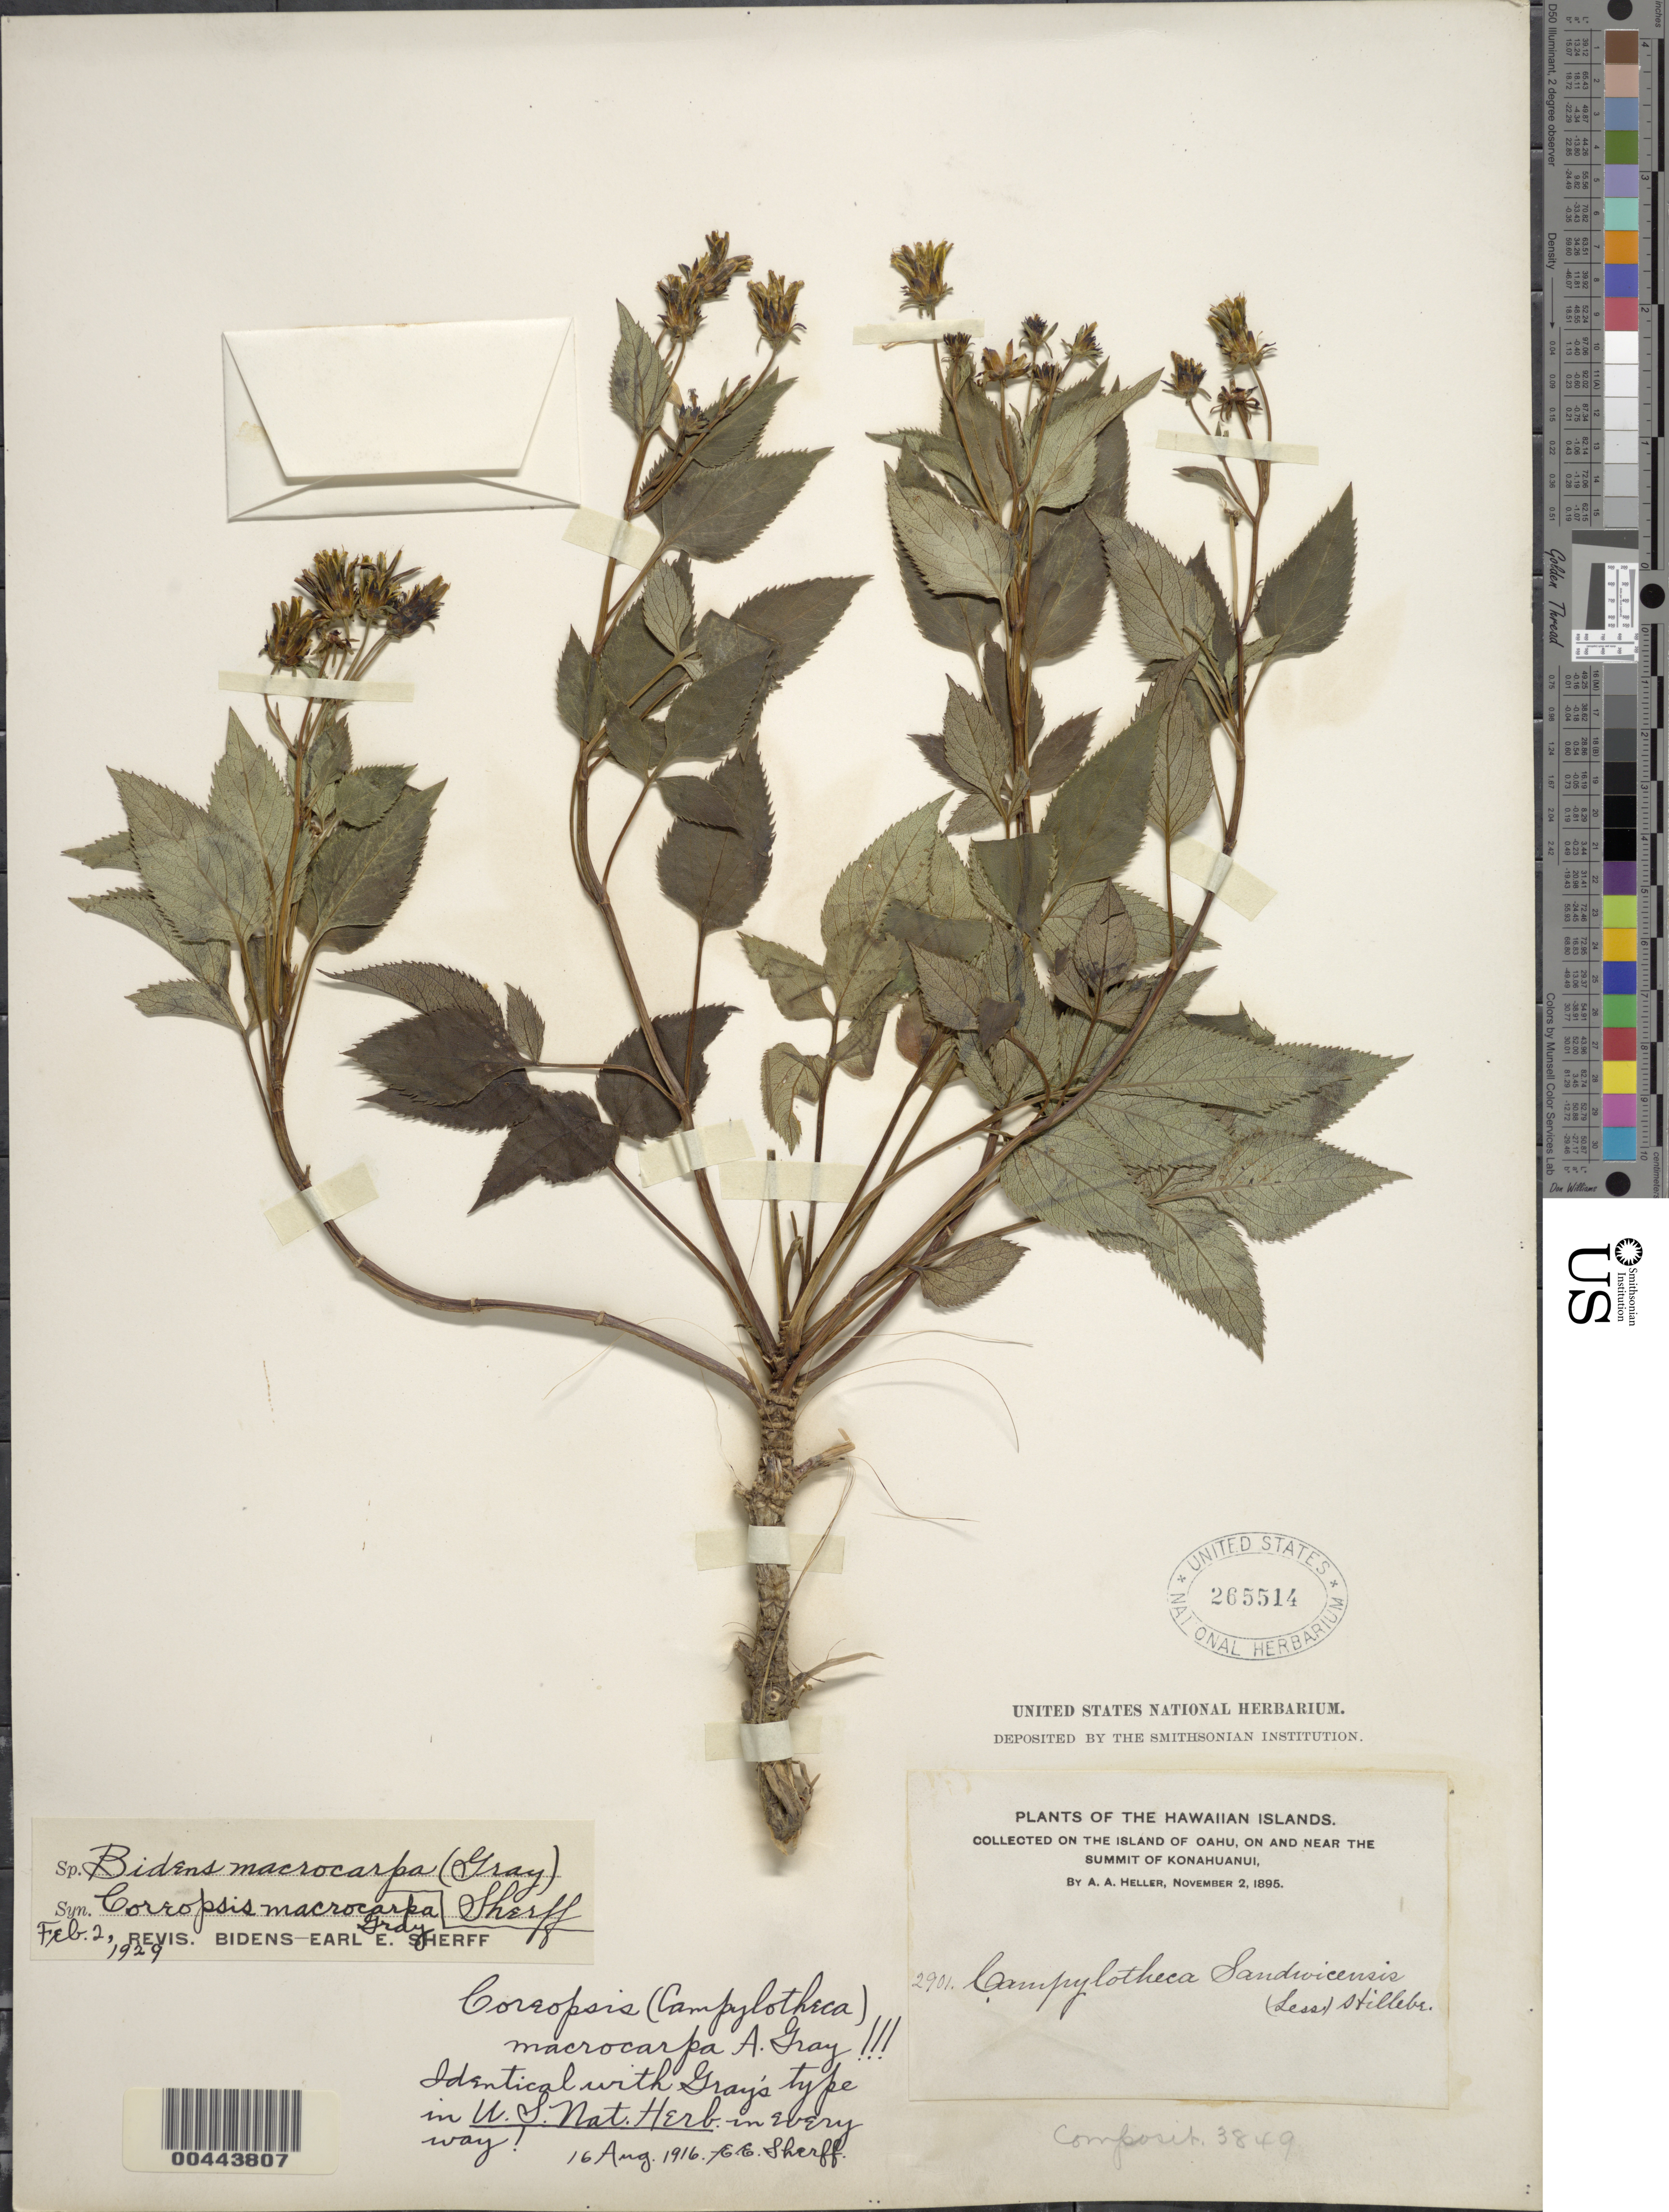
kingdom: Plantae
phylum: Tracheophyta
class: Magnoliopsida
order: Asterales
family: Asteraceae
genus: Bidens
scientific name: Bidens macrocarpa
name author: (A. Gray) Sherff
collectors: A. A. Heller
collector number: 2901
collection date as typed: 2 Nov 1895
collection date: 1895-11-02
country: United States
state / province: Hawaii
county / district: Honolulu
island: Oahu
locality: On and near the summit of Konahuanui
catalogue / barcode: US 265514